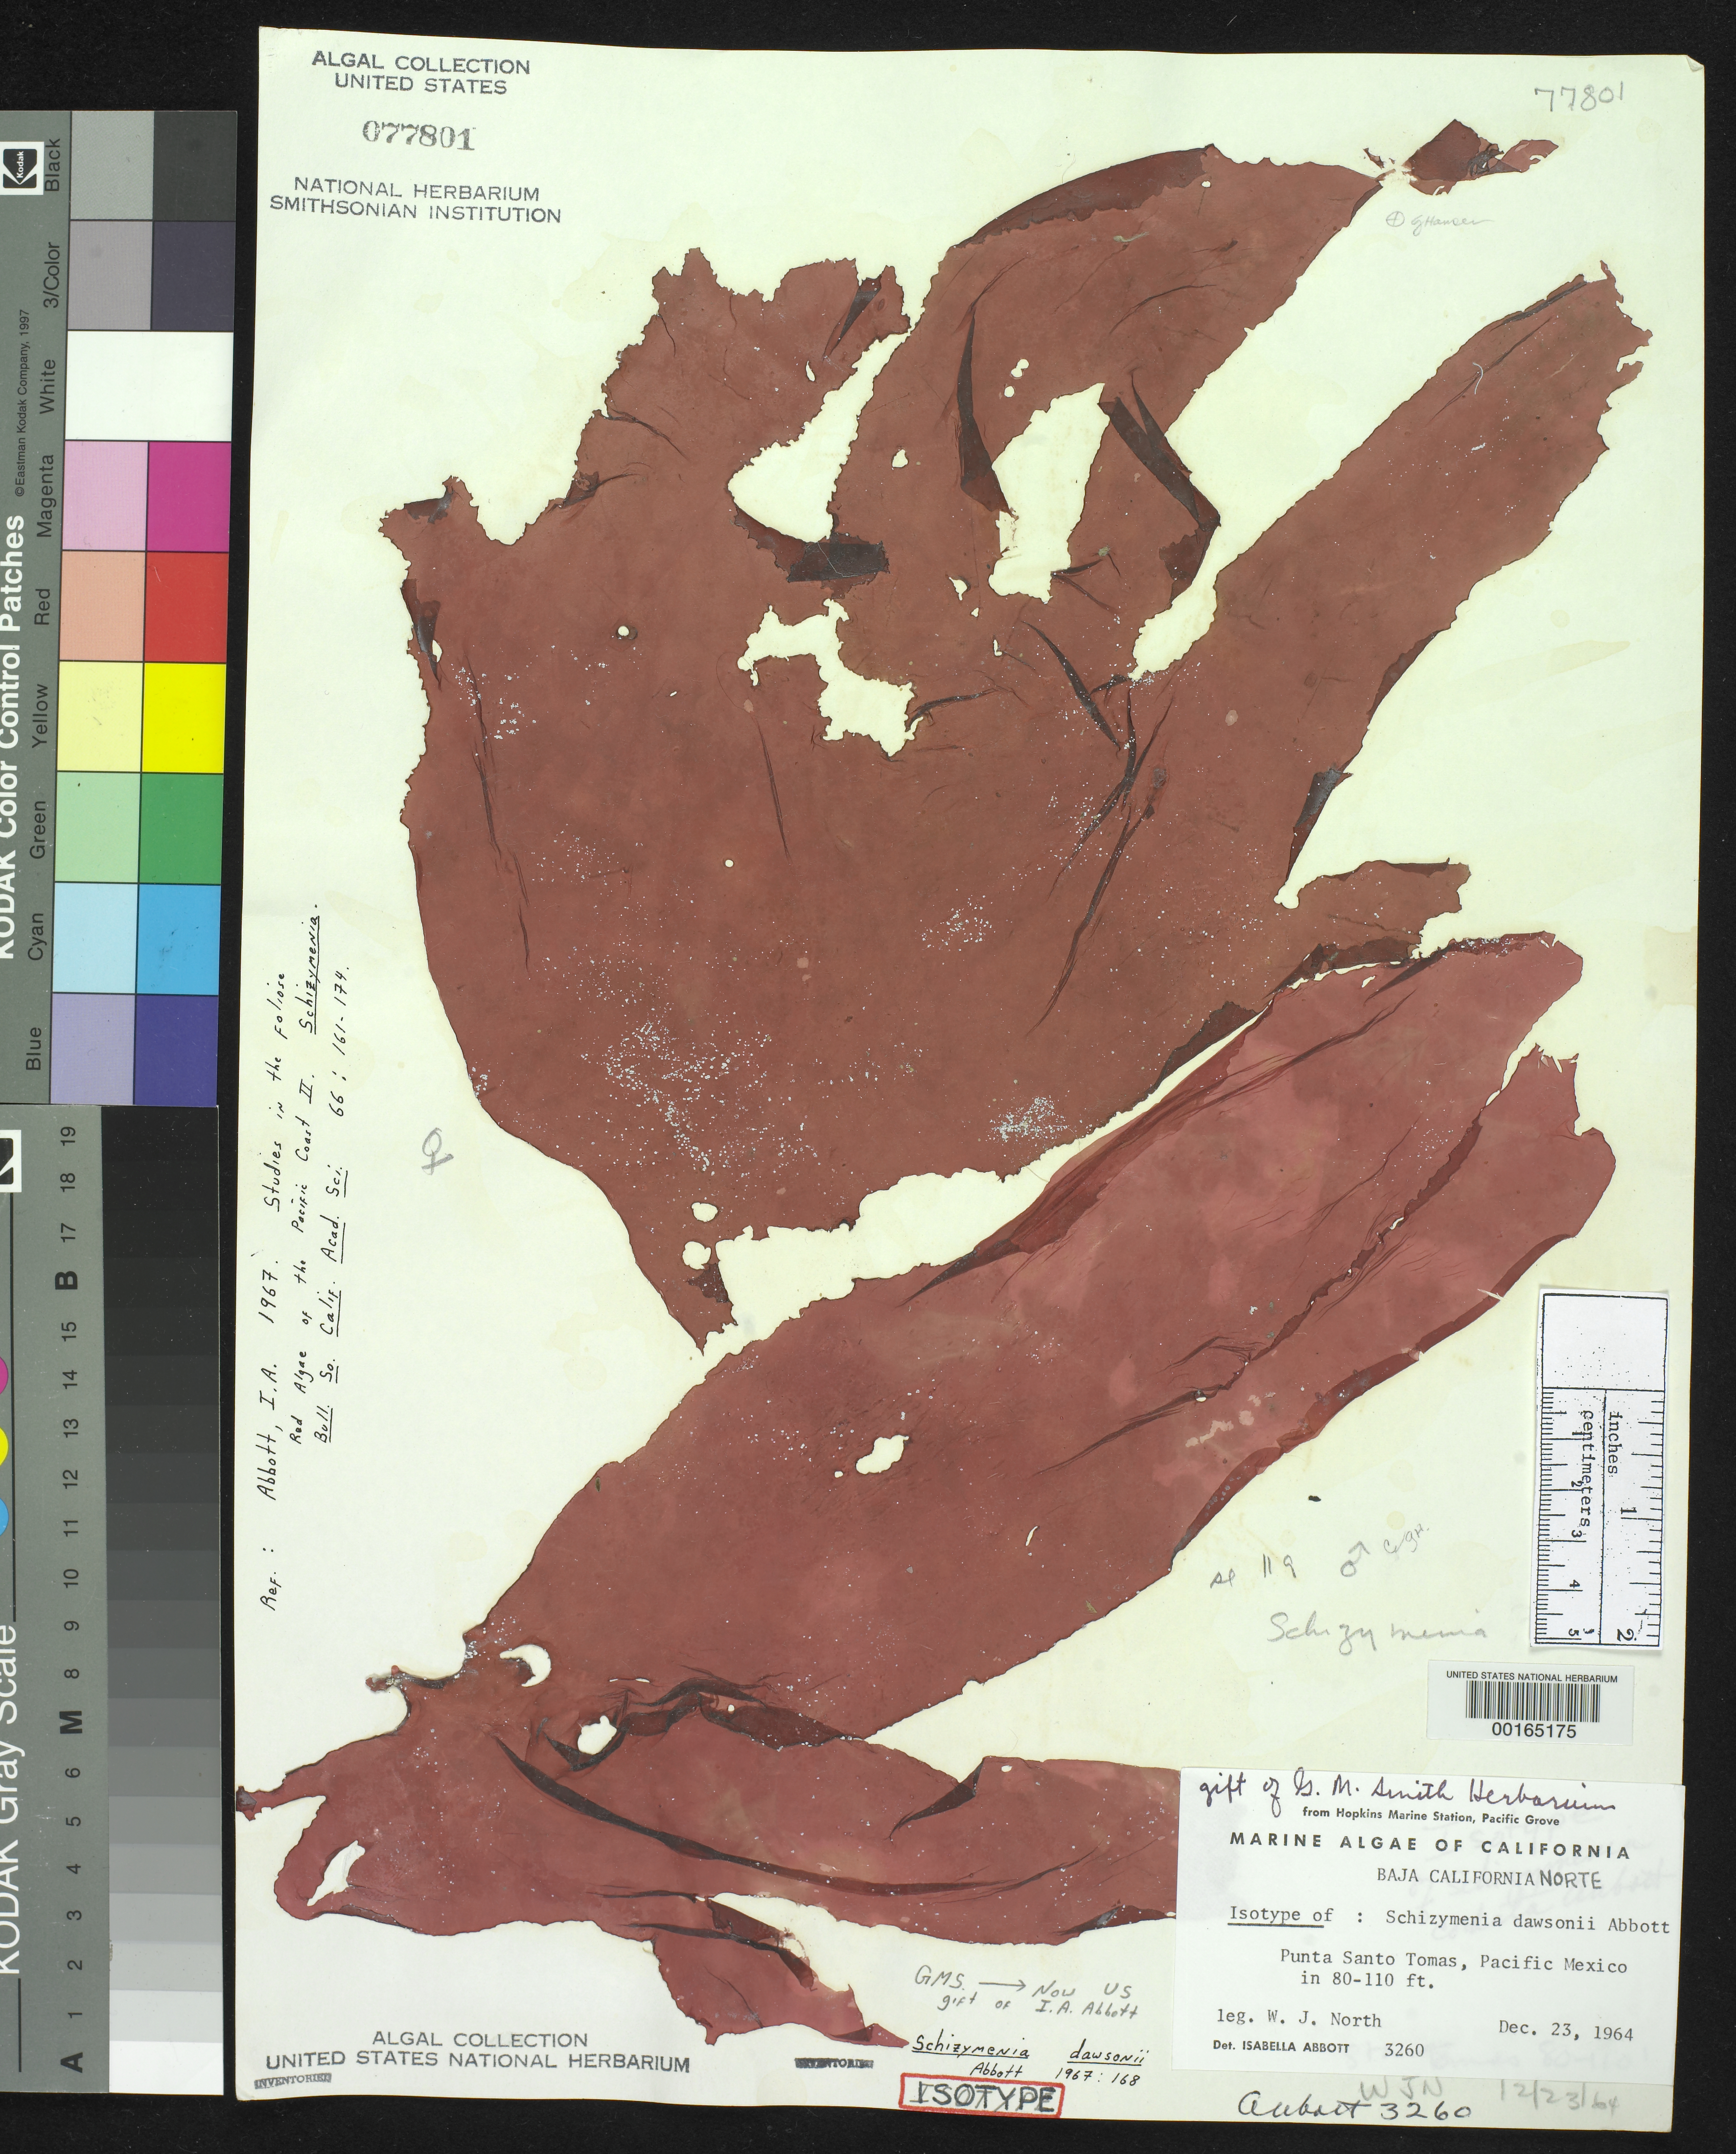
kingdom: Plantae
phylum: Rhodophyta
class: Florideophyceae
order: Nemastomatales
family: Schizymeniaceae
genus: Schizymenia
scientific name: Schizymenia dawsonii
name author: I.A. Abbott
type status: Isotype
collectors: W. North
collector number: IAA 3260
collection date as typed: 23 Dec 1964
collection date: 1964-12-23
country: Mexico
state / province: Baja California Norte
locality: Punta Santo Tomas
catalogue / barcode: US 77801